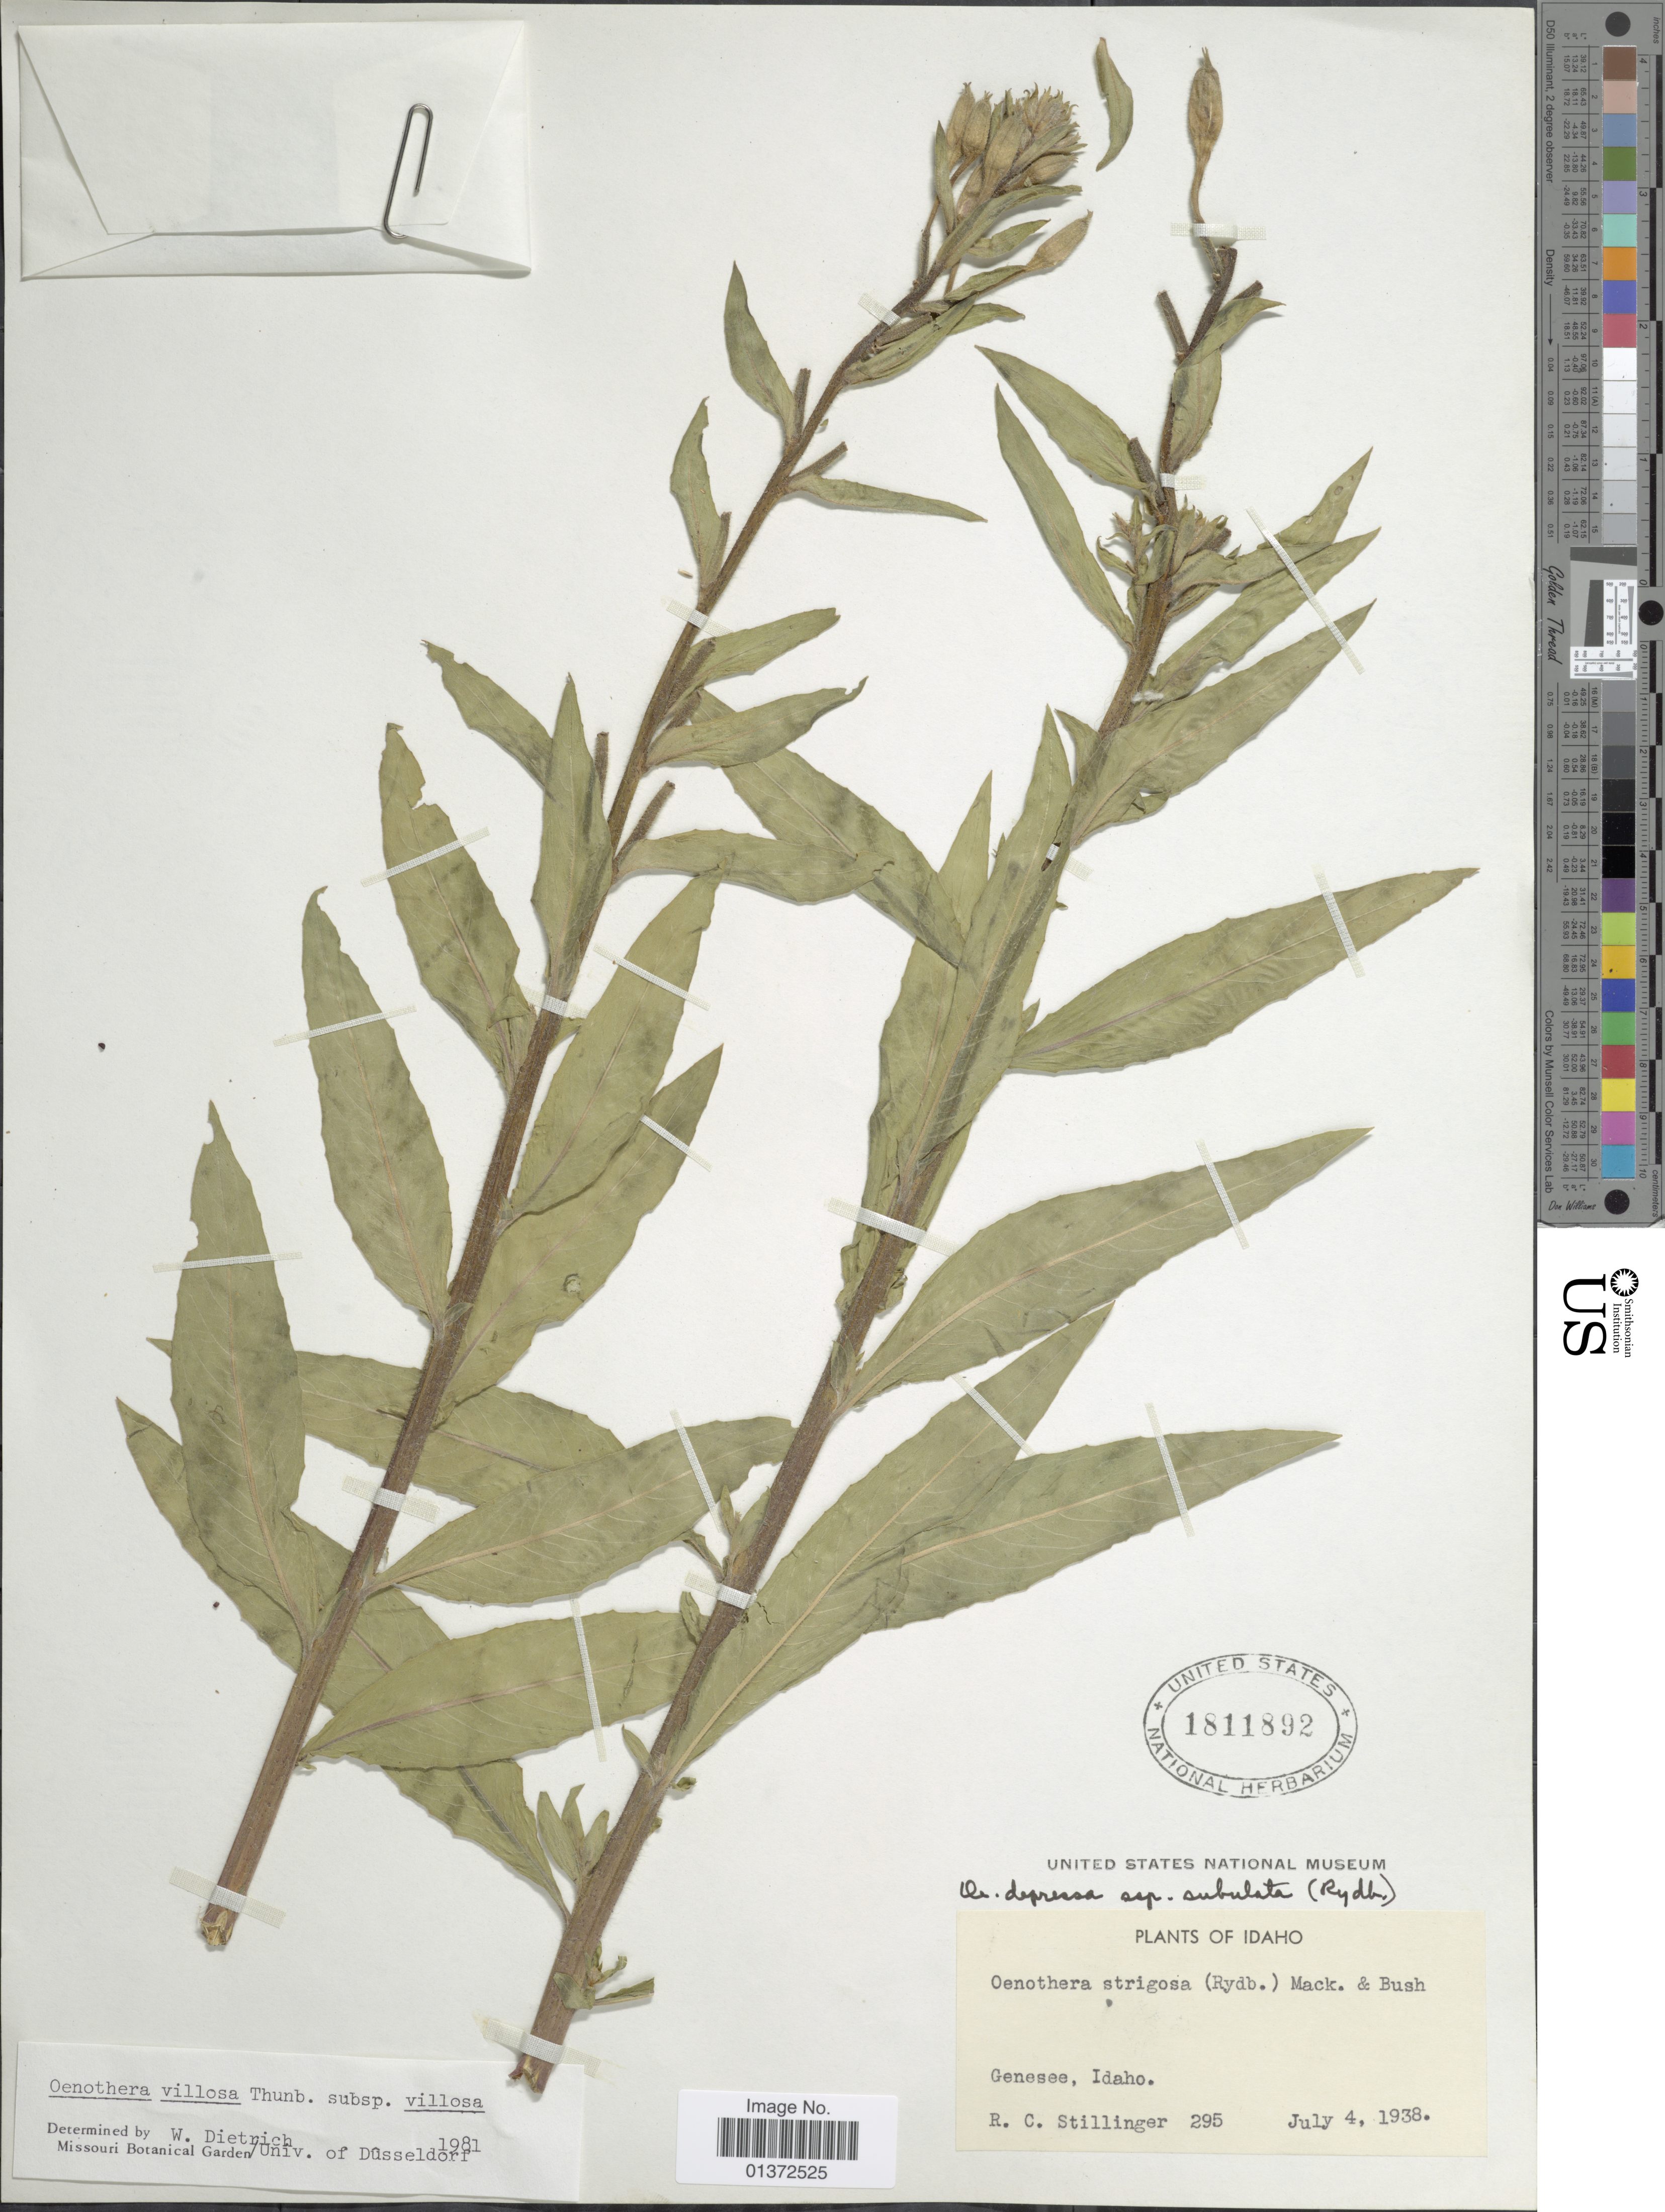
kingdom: Plantae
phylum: Tracheophyta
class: Magnoliopsida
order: Myrtales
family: Onagraceae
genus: Oenothera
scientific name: Oenothera villosa subsp. villosa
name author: Thunb.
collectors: R. Stillinger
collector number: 295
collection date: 1938-07-04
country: United States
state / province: Idaho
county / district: Latah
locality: Genesee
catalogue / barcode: US 1811892